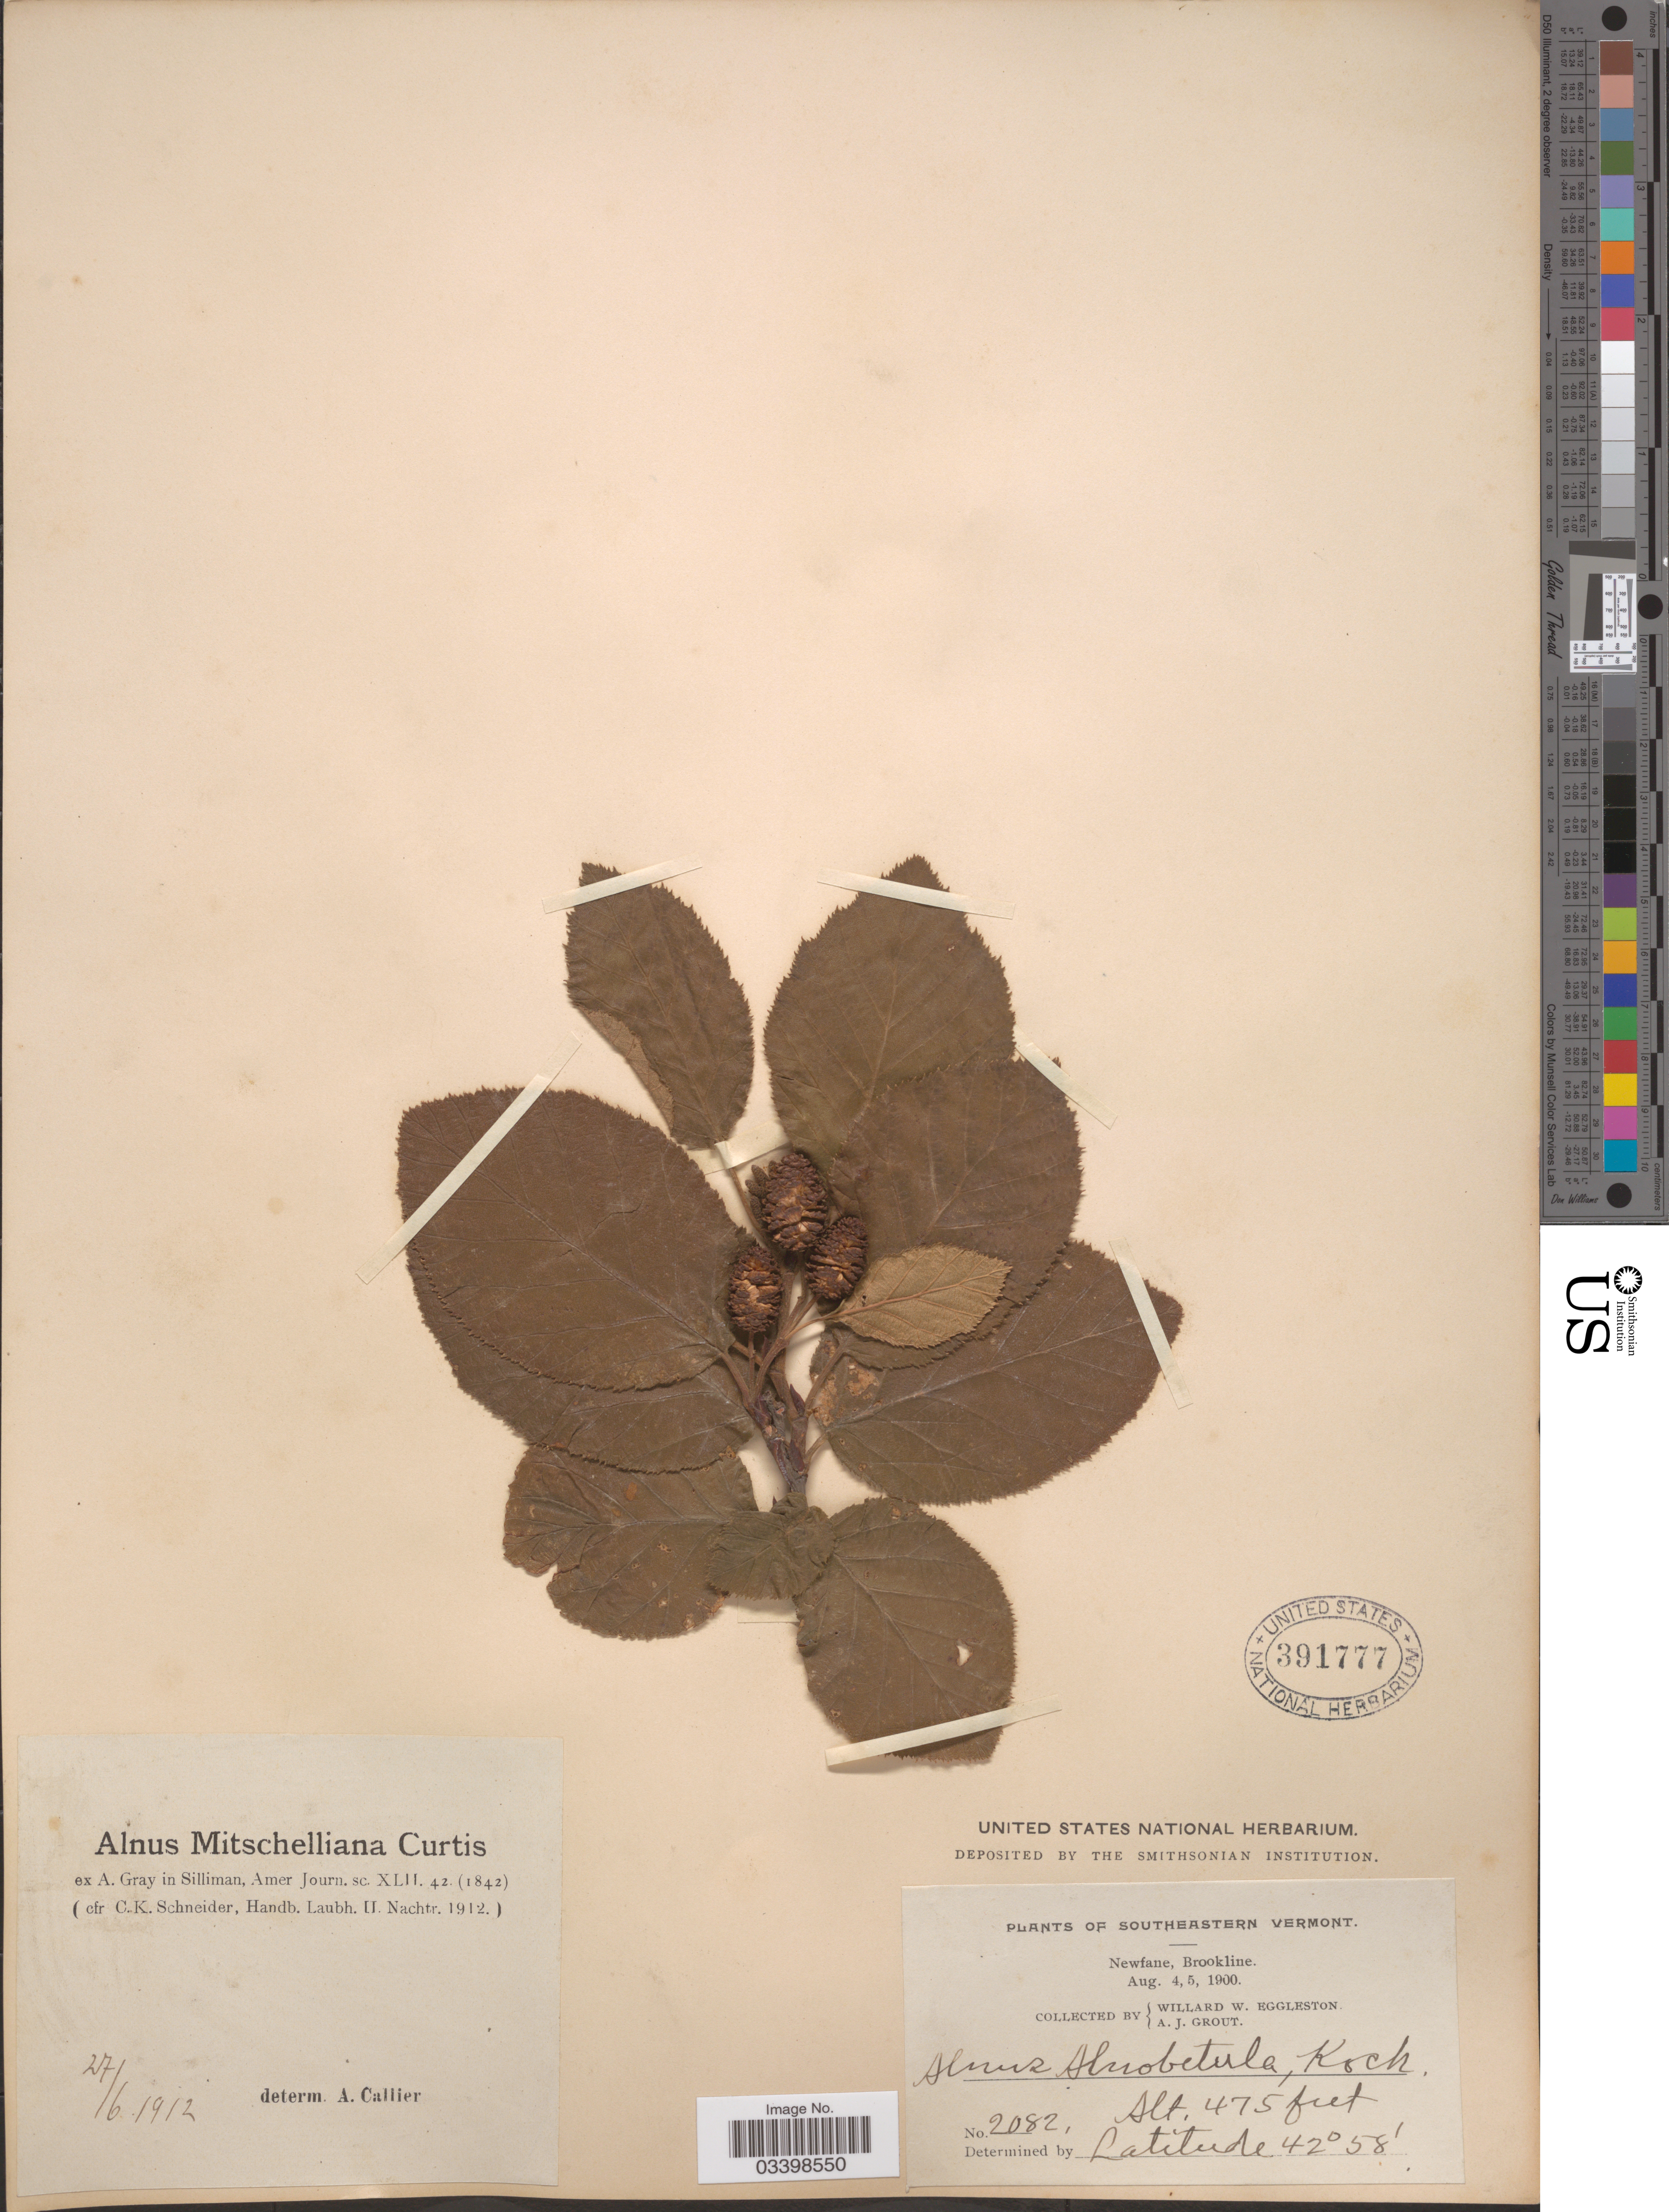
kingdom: Plantae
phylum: Tracheophyta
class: Magnoliopsida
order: Fagales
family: Betulaceae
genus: Alnus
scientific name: Alnus viridis subsp. crispa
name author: (Aiton) Turrill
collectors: W. W. Eggleston & A. J. Grout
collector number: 2082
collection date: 1900-08-04/1900-08-05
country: United States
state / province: Vermont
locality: Southeastern Vermont. Newfane, Brookline.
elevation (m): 145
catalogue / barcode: US 391777